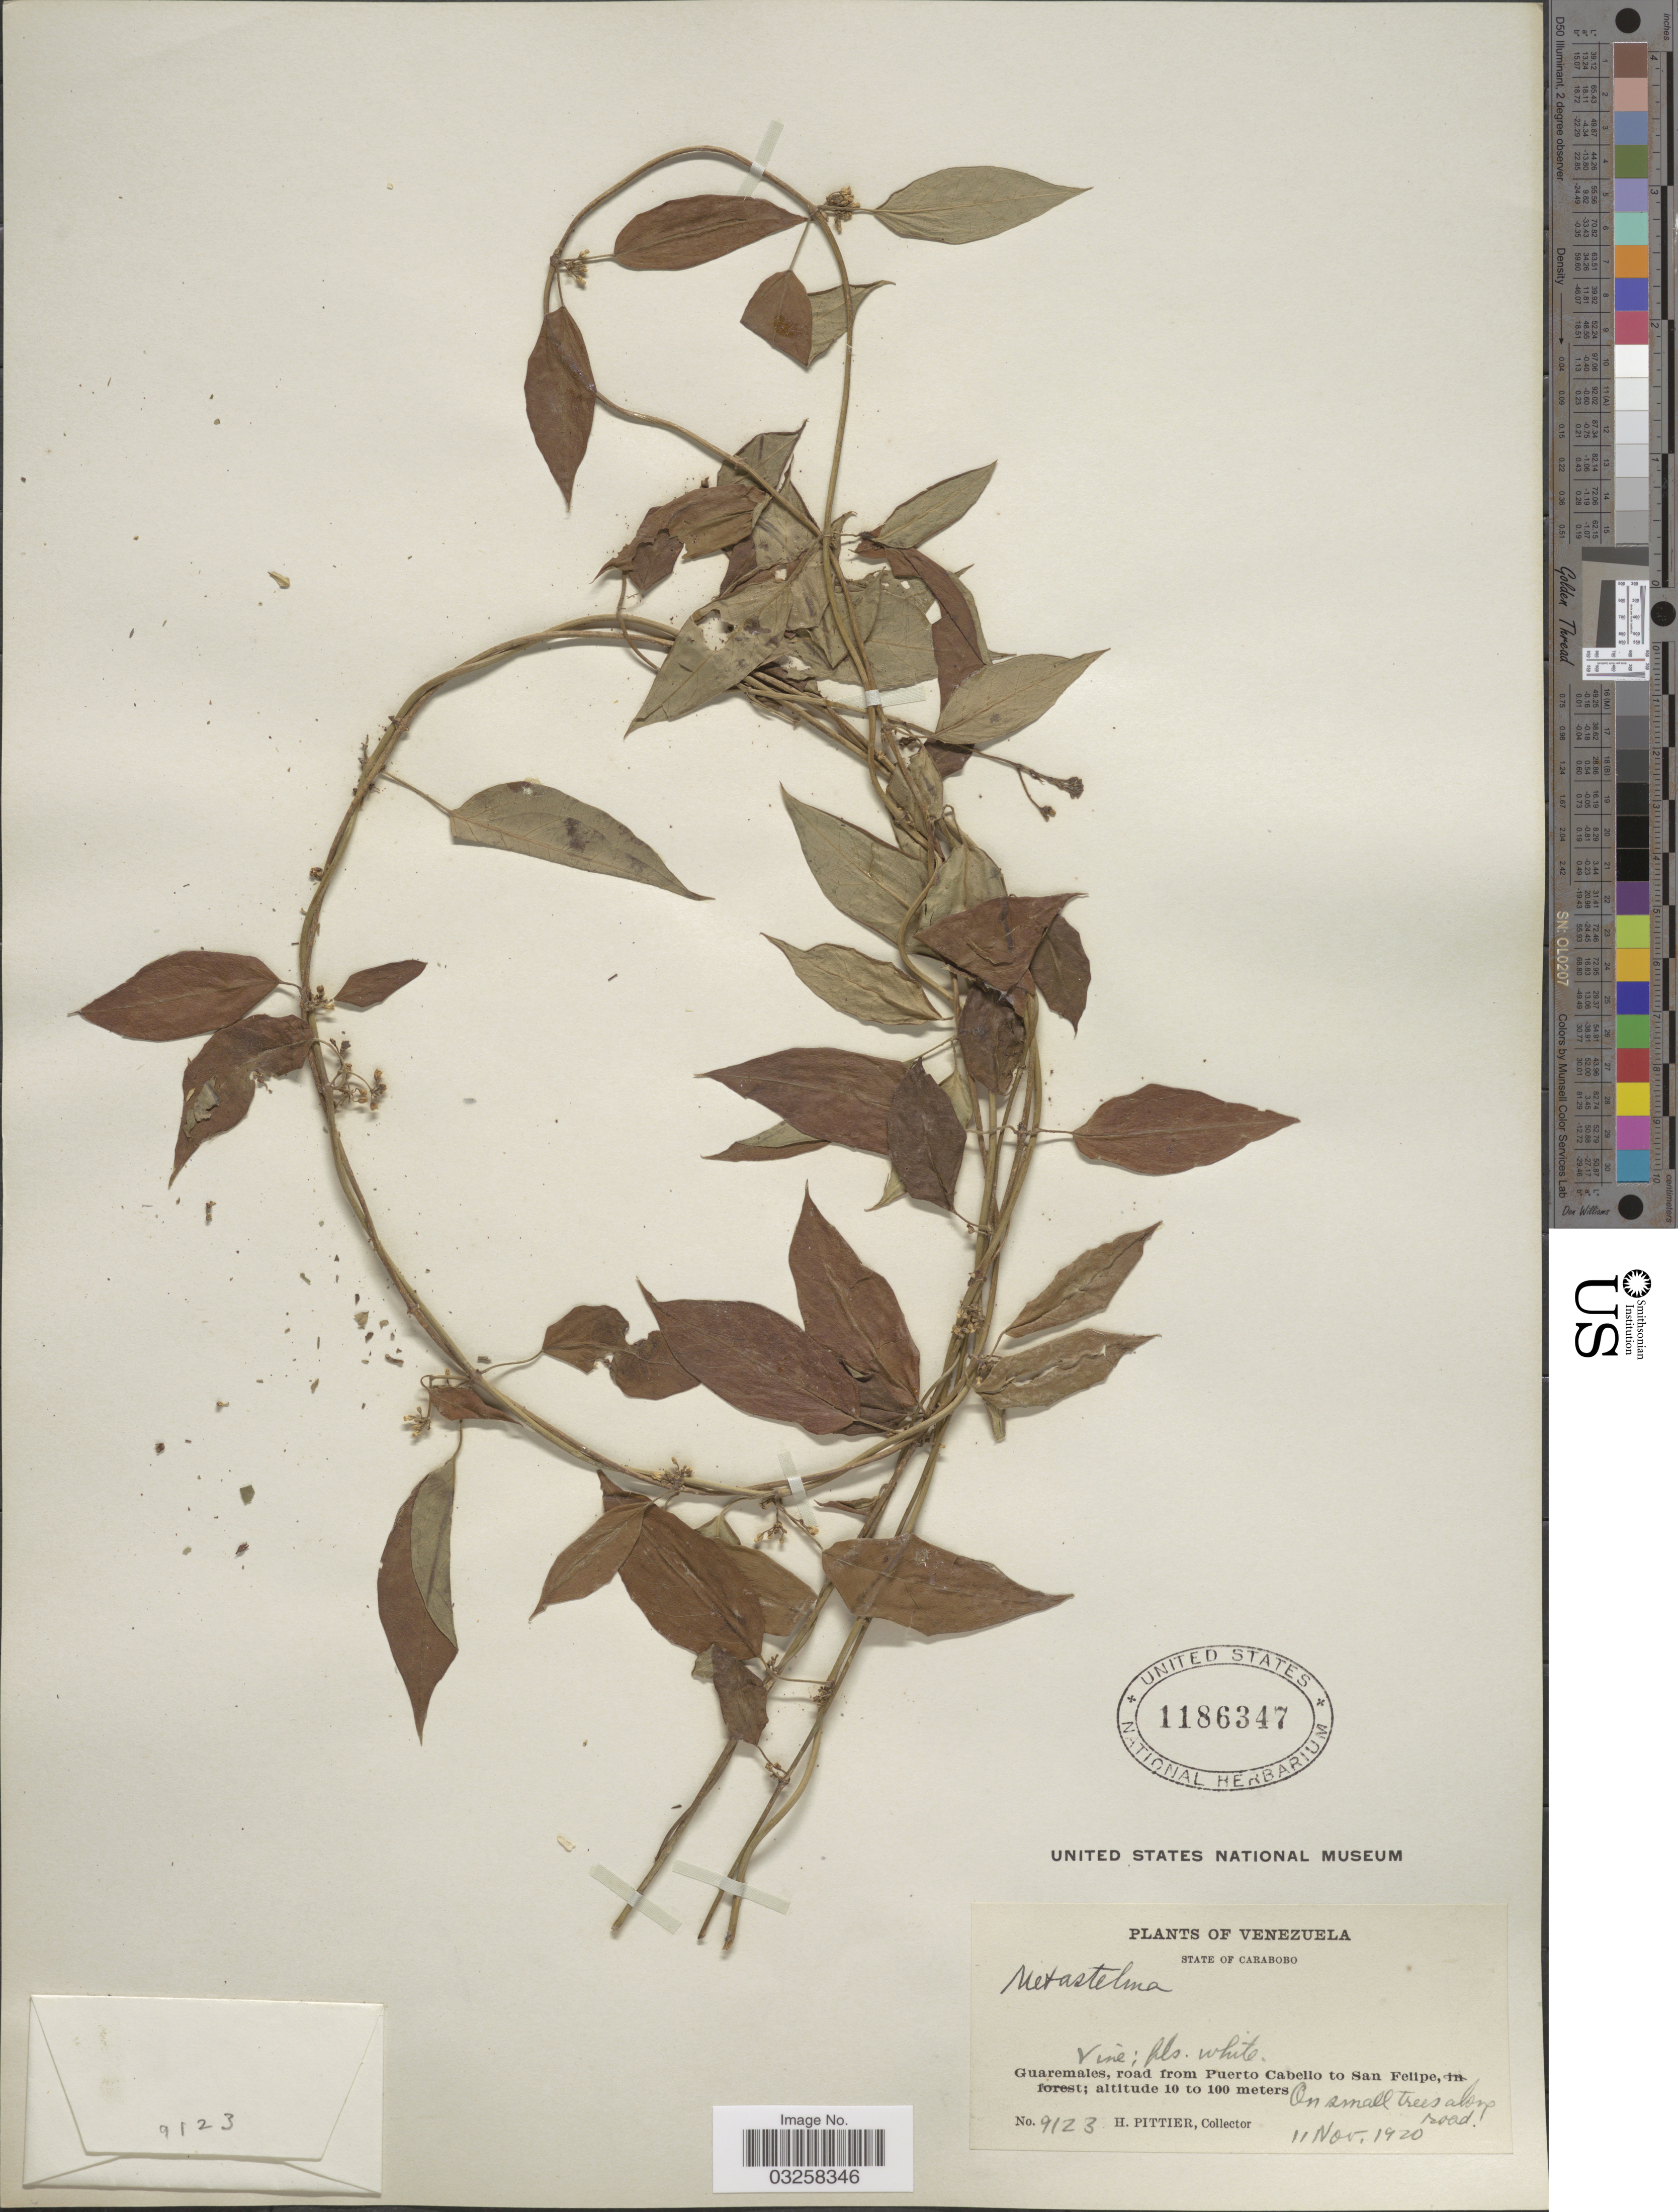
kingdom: Plantae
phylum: Tracheophyta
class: Magnoliopsida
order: Gentianales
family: Apocynaceae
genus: Metastelma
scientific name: Metastelma warmingii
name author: Schltr.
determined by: Liede-Schumann, Sigrid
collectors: H. F. Pittier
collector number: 9123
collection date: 1920-11-11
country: Venezuela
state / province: Carabobo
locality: Guaremales, road from Puerto Cabello to San Felipe.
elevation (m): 10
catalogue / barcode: US 1186347